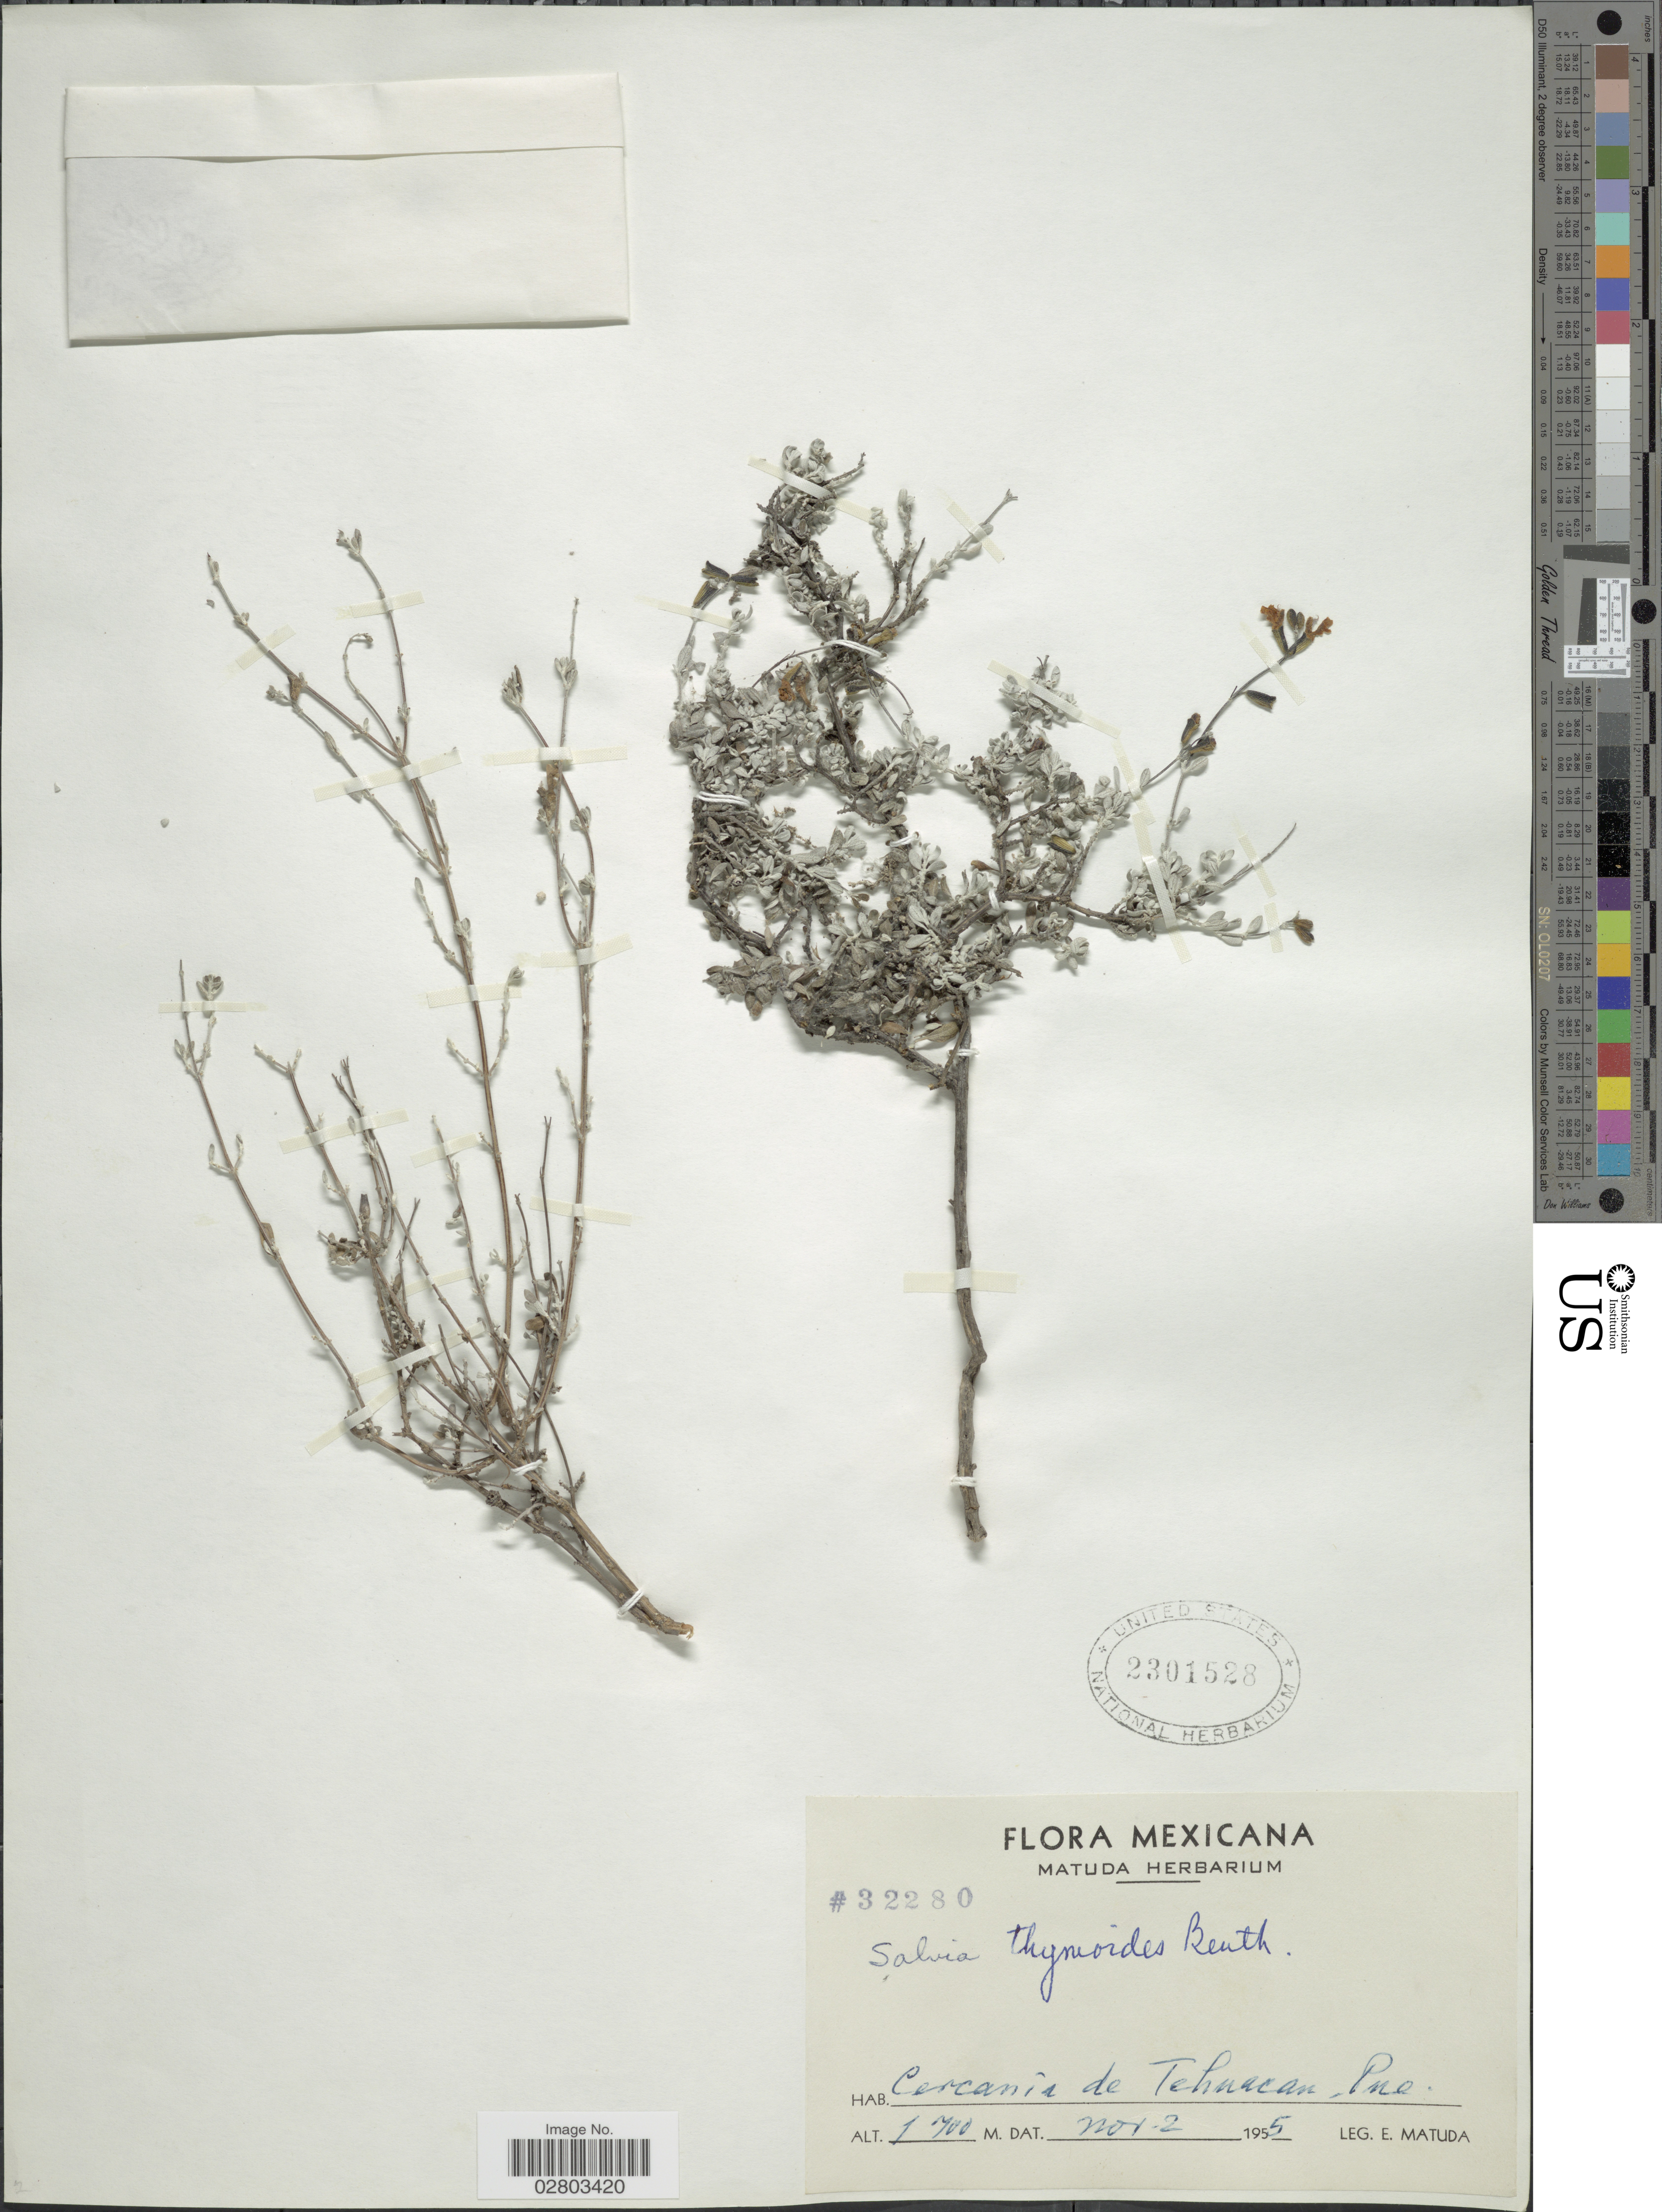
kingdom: Plantae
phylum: Tracheophyta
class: Magnoliopsida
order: Lamiales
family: Lamiaceae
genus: Salvia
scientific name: Salvia thymoides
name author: Benth.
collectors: E. Matuda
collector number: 32280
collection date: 1955-11-02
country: Mexico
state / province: Puebla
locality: Cercania de Tehuacan-Pue.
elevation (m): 1700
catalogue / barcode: US 2301528